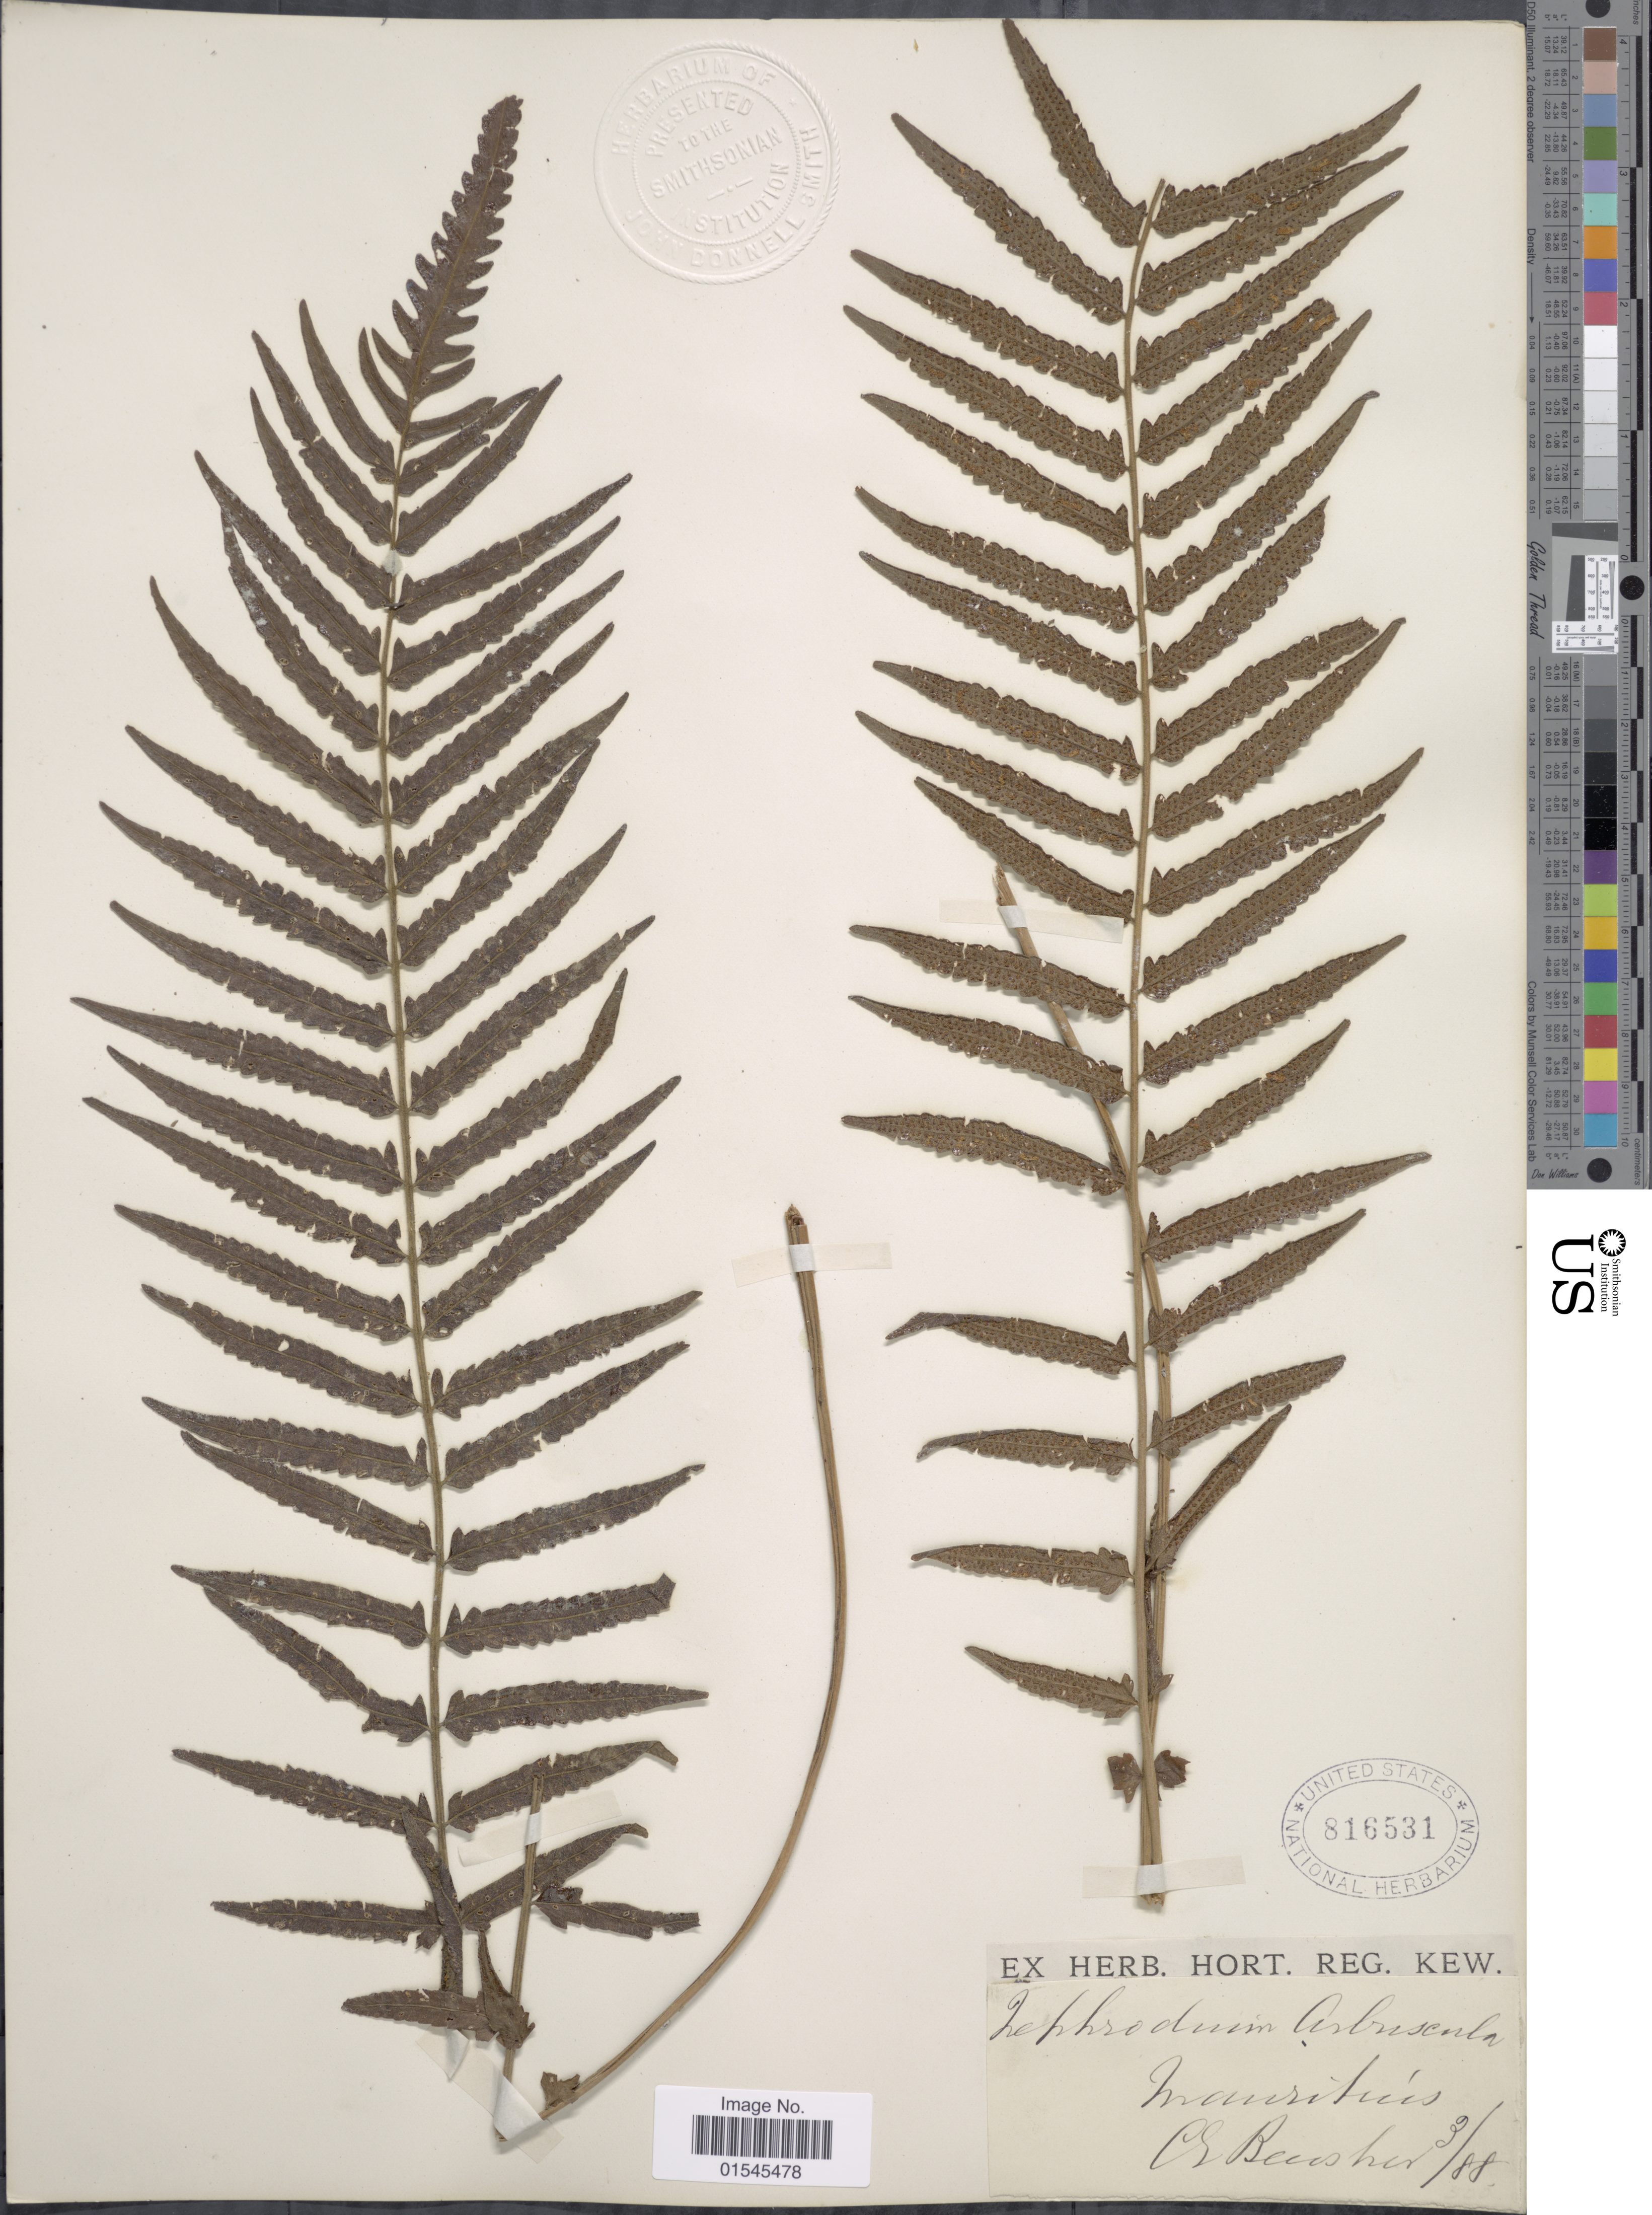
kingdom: Plantae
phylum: Tracheophyta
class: Polypodiopsida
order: Polypodiales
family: Thelypteridaceae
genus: Sphaerostephanos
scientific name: Sphaerostephanos arbuscula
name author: (Willd.) Holttum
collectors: C. Bewsher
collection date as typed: Transcribed d/m/y: /3/88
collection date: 1888-03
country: Mauritius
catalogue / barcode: US 816531